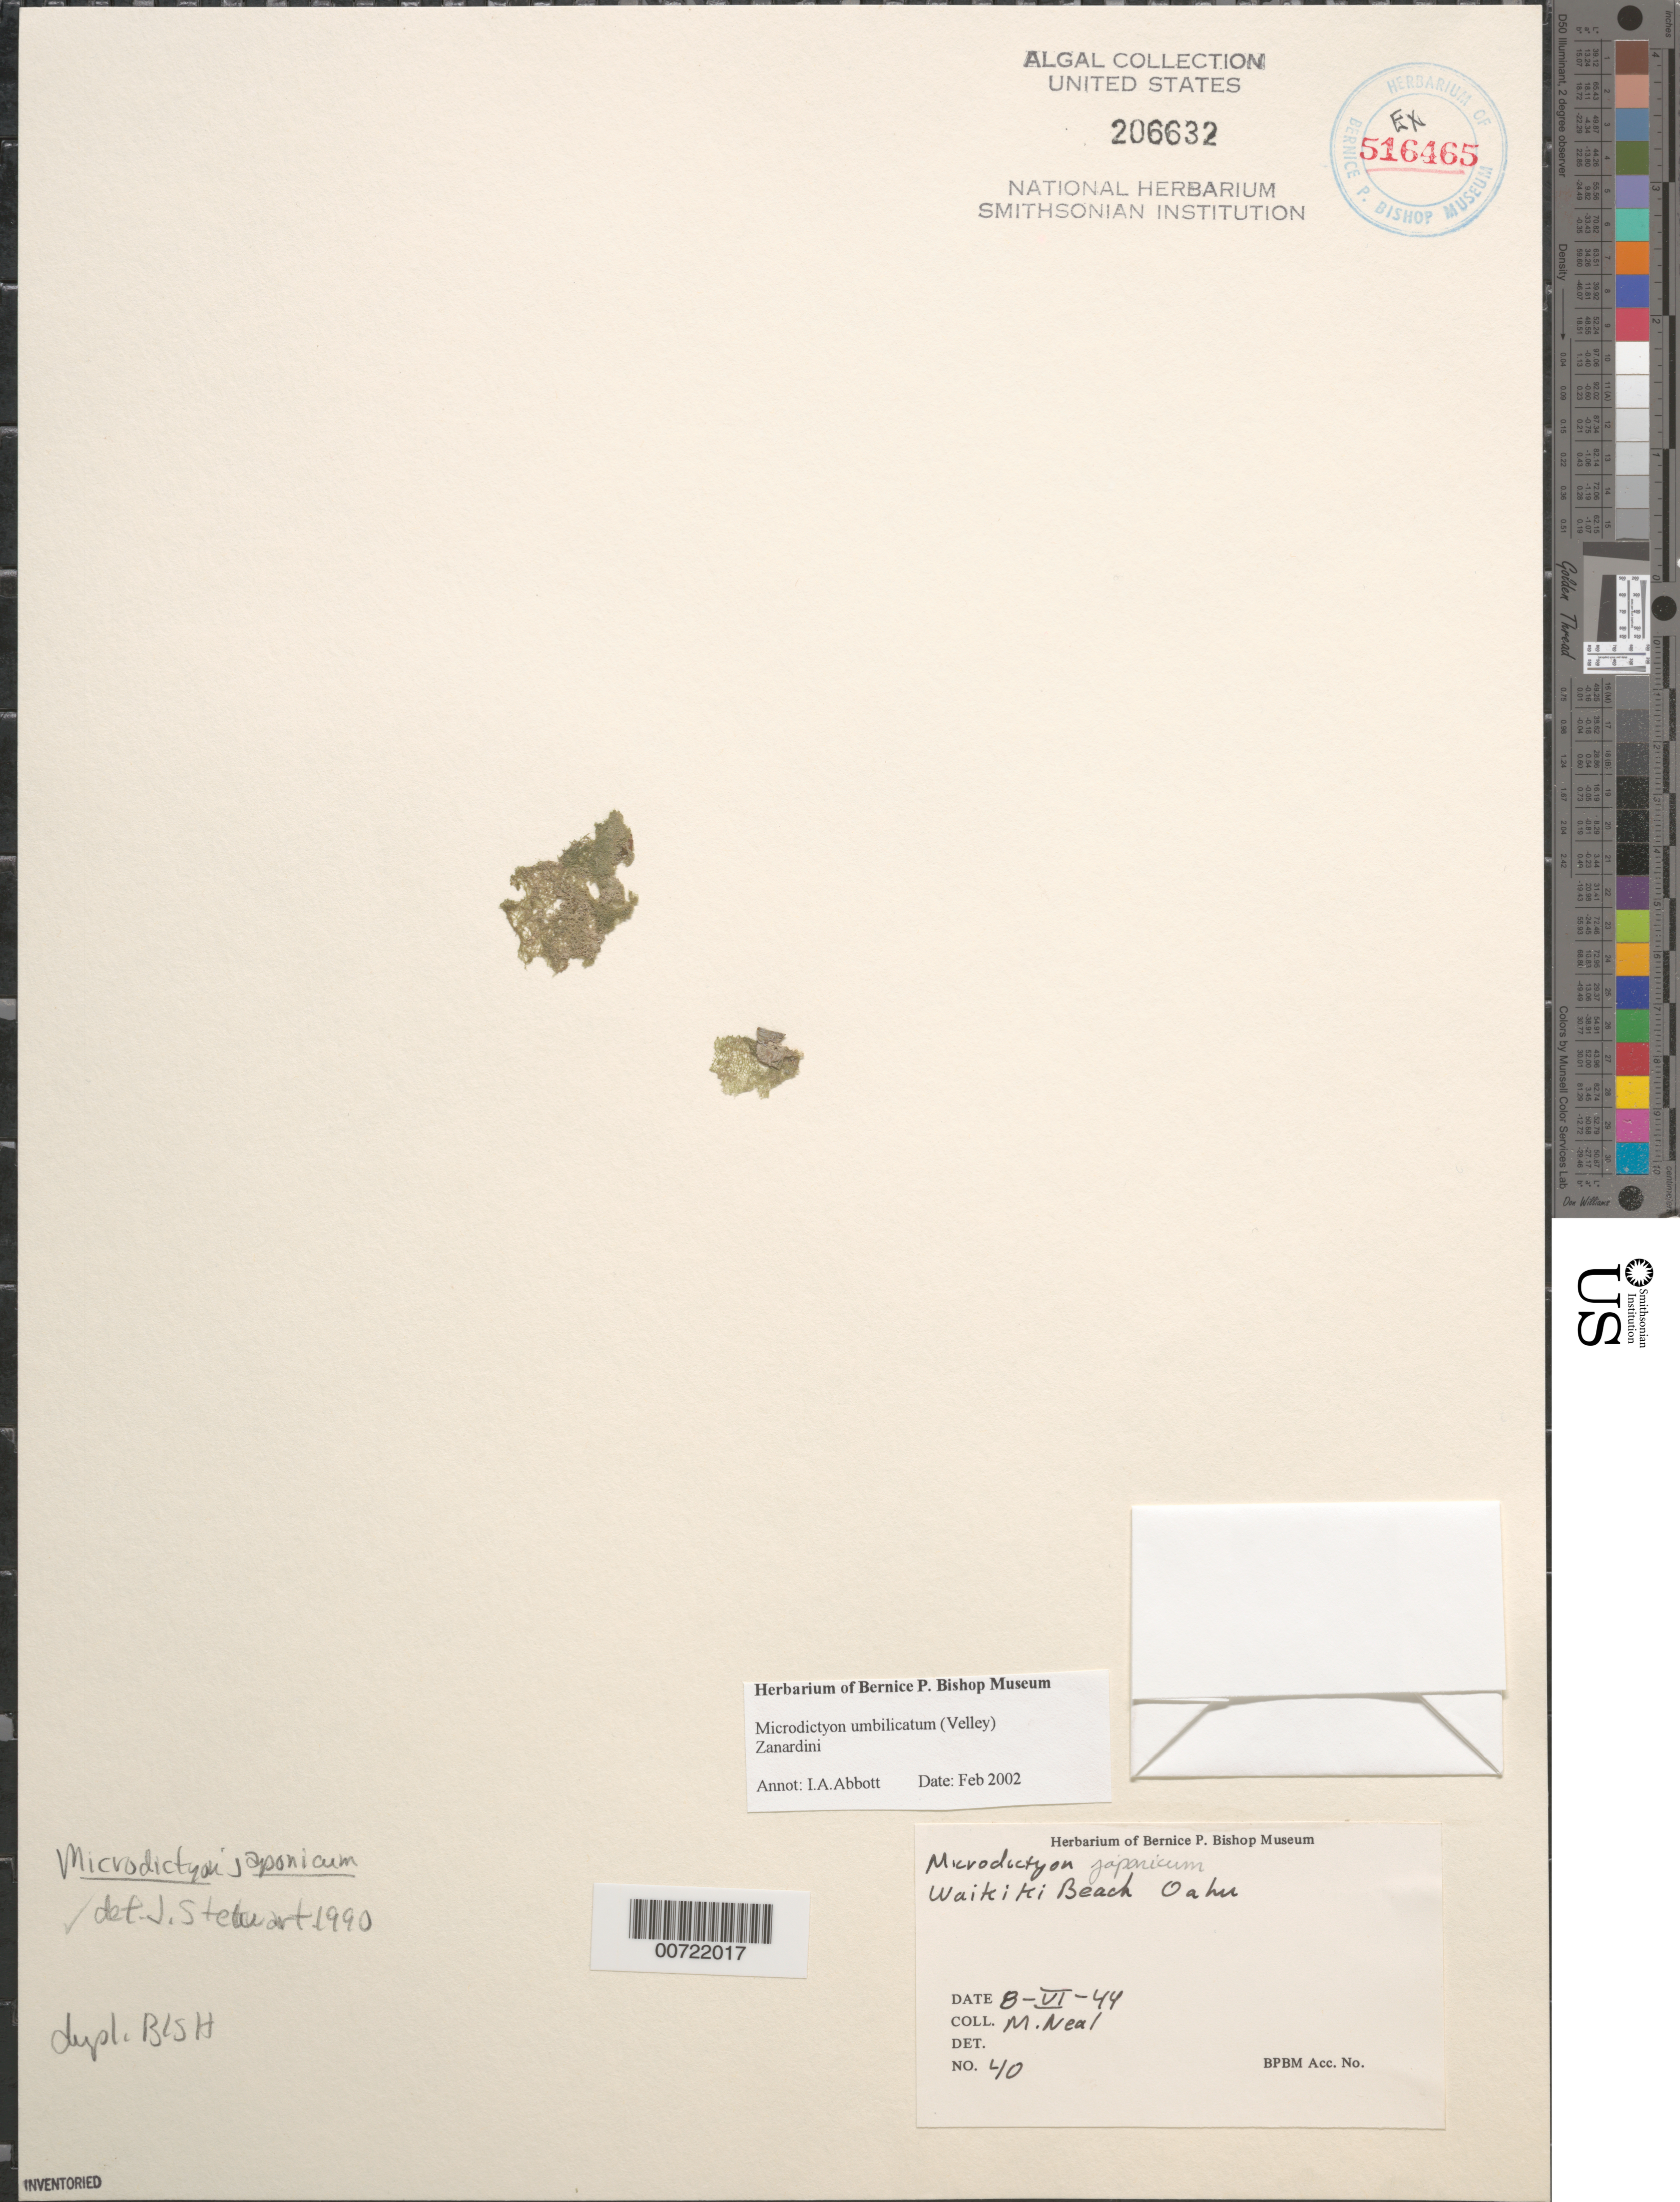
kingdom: Plantae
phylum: Chlorophyta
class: Ulvophyceae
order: Cladophorales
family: Anadyomenaceae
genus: Microdictyon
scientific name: Microdictyon umbilicatum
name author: (Velley) Zanardini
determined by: Abbott, Isabella A.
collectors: M. Neal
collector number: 40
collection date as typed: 08 Jun 1944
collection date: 1944-06-08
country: United States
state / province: Hawaii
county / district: Honolulu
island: Oahu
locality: Waikiki Beach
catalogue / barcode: US 206632